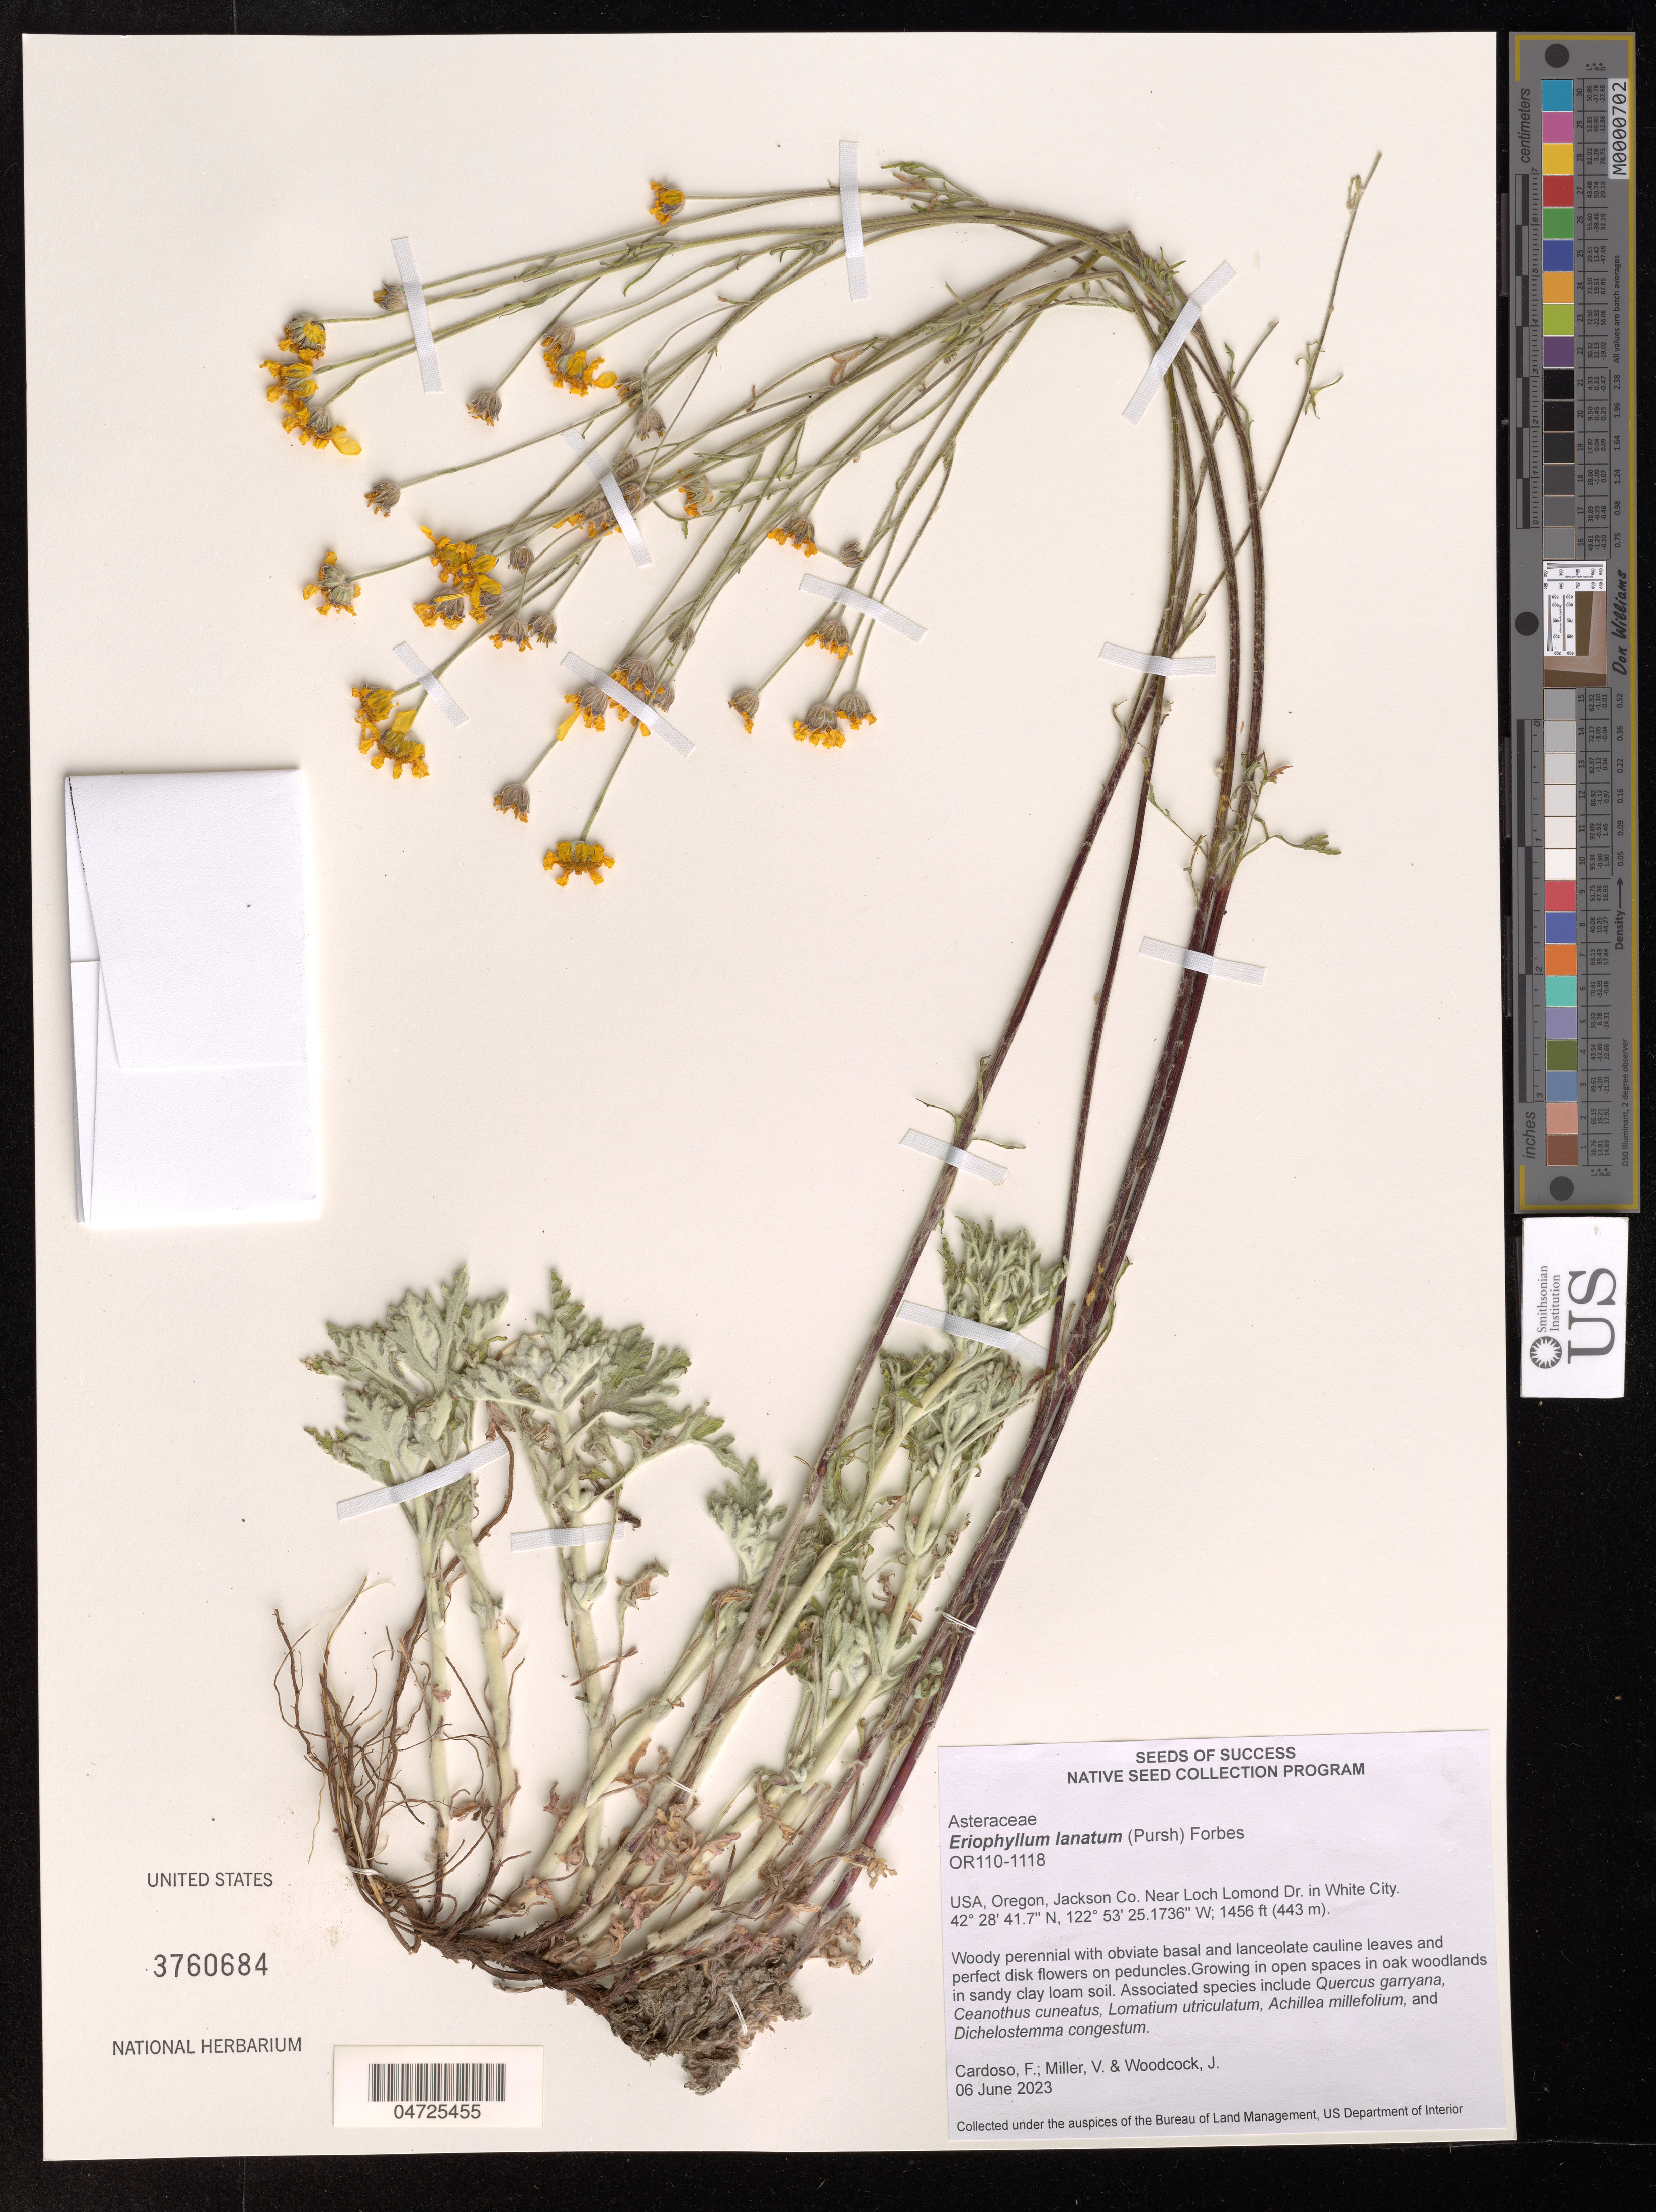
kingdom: Plantae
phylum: Tracheophyta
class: Magnoliopsida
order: Asterales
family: Asteraceae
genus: Eriophyllum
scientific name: Eriophyllum lanatum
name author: (Pursh) J. Forbes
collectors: F. Cardoso & V. Miller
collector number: OR110-1118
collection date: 2023-06-06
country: United States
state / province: Oregon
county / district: Jackson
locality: Jackson Co. Near Loch Lomond Dr. in White City.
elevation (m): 444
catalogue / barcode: US 3760684